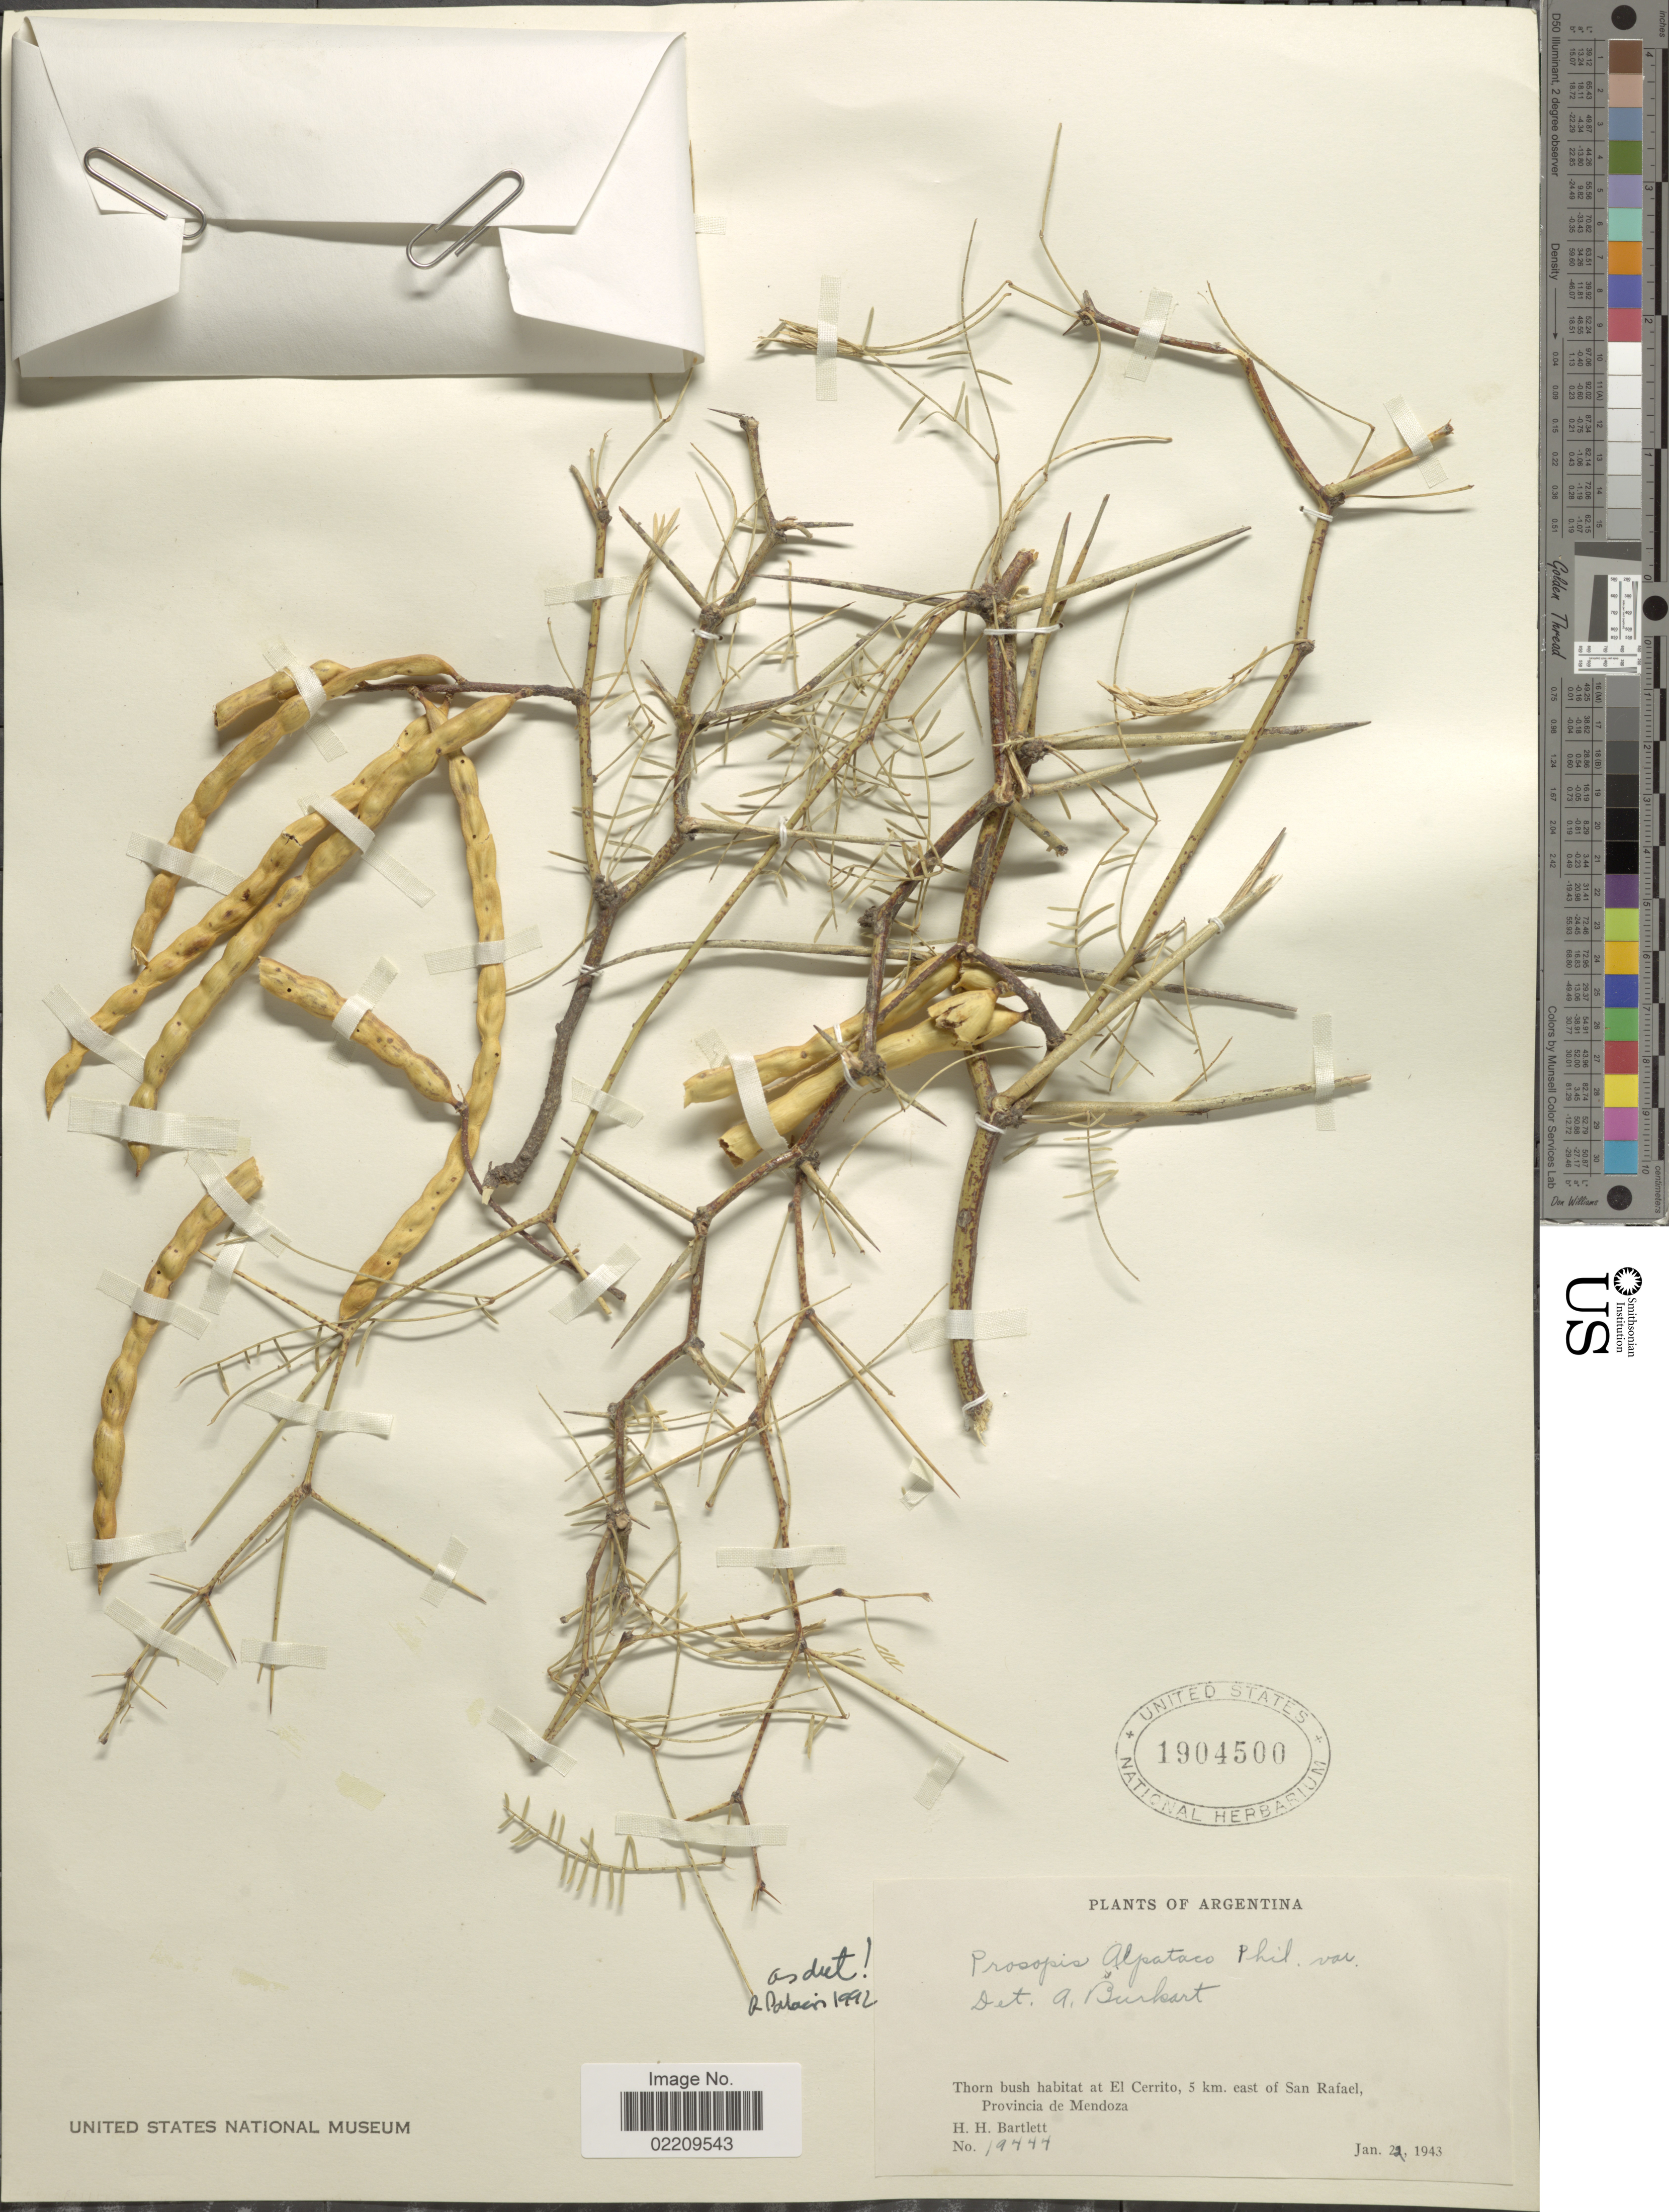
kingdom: Plantae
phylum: Tracheophyta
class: Magnoliopsida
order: Fabales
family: Fabaceae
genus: Neltuma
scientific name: Neltuma alpataco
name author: (Phil.) C. E. Hughes & G.P. Lewis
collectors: H. H. Bartlett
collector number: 19444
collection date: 1943-01-22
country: Argentina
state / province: Mendoza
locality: Thorn bush habitat at El Cerrito, 5 km. east of San Rafael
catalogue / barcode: US 1904500